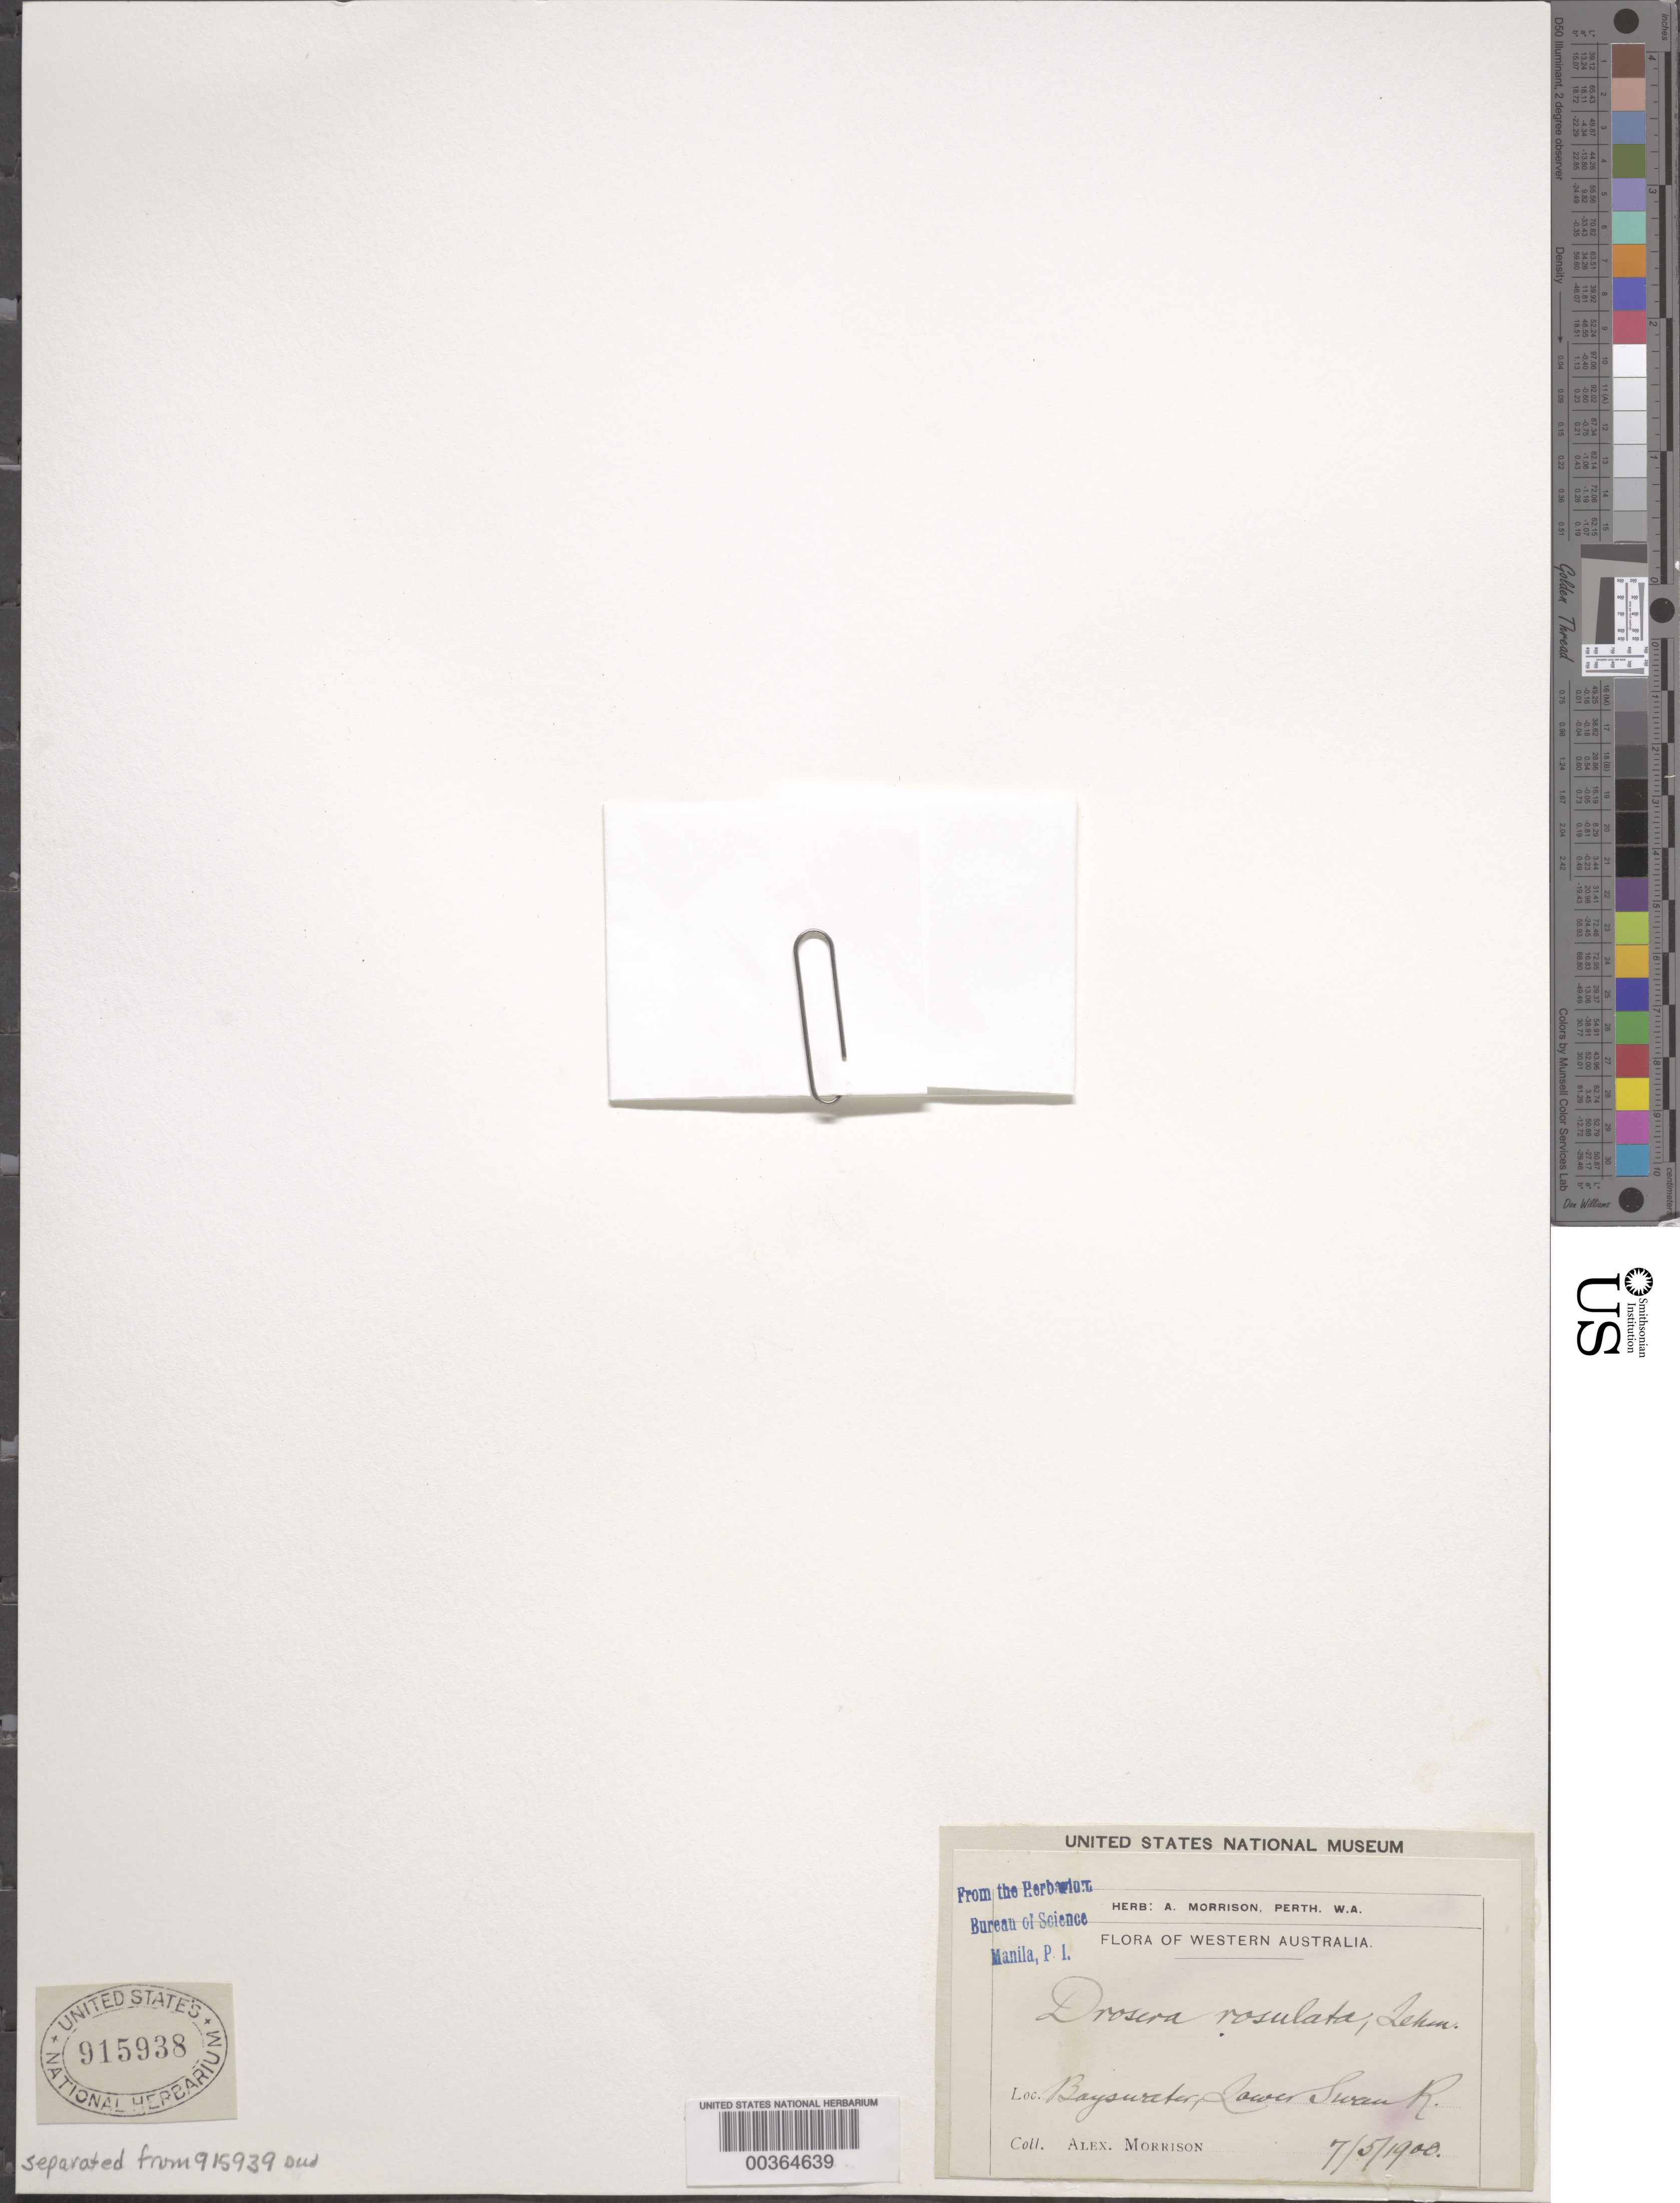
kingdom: Plantae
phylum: Tracheophyta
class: Magnoliopsida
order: Caryophyllales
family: Droseraceae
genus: Drosera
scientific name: Drosera rosulata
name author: F. Lehm.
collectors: A. Morrison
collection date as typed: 07 May 1900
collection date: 1900-05-07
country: Australia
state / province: Western Australia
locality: Lower swan river, bayswater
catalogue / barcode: US 915938